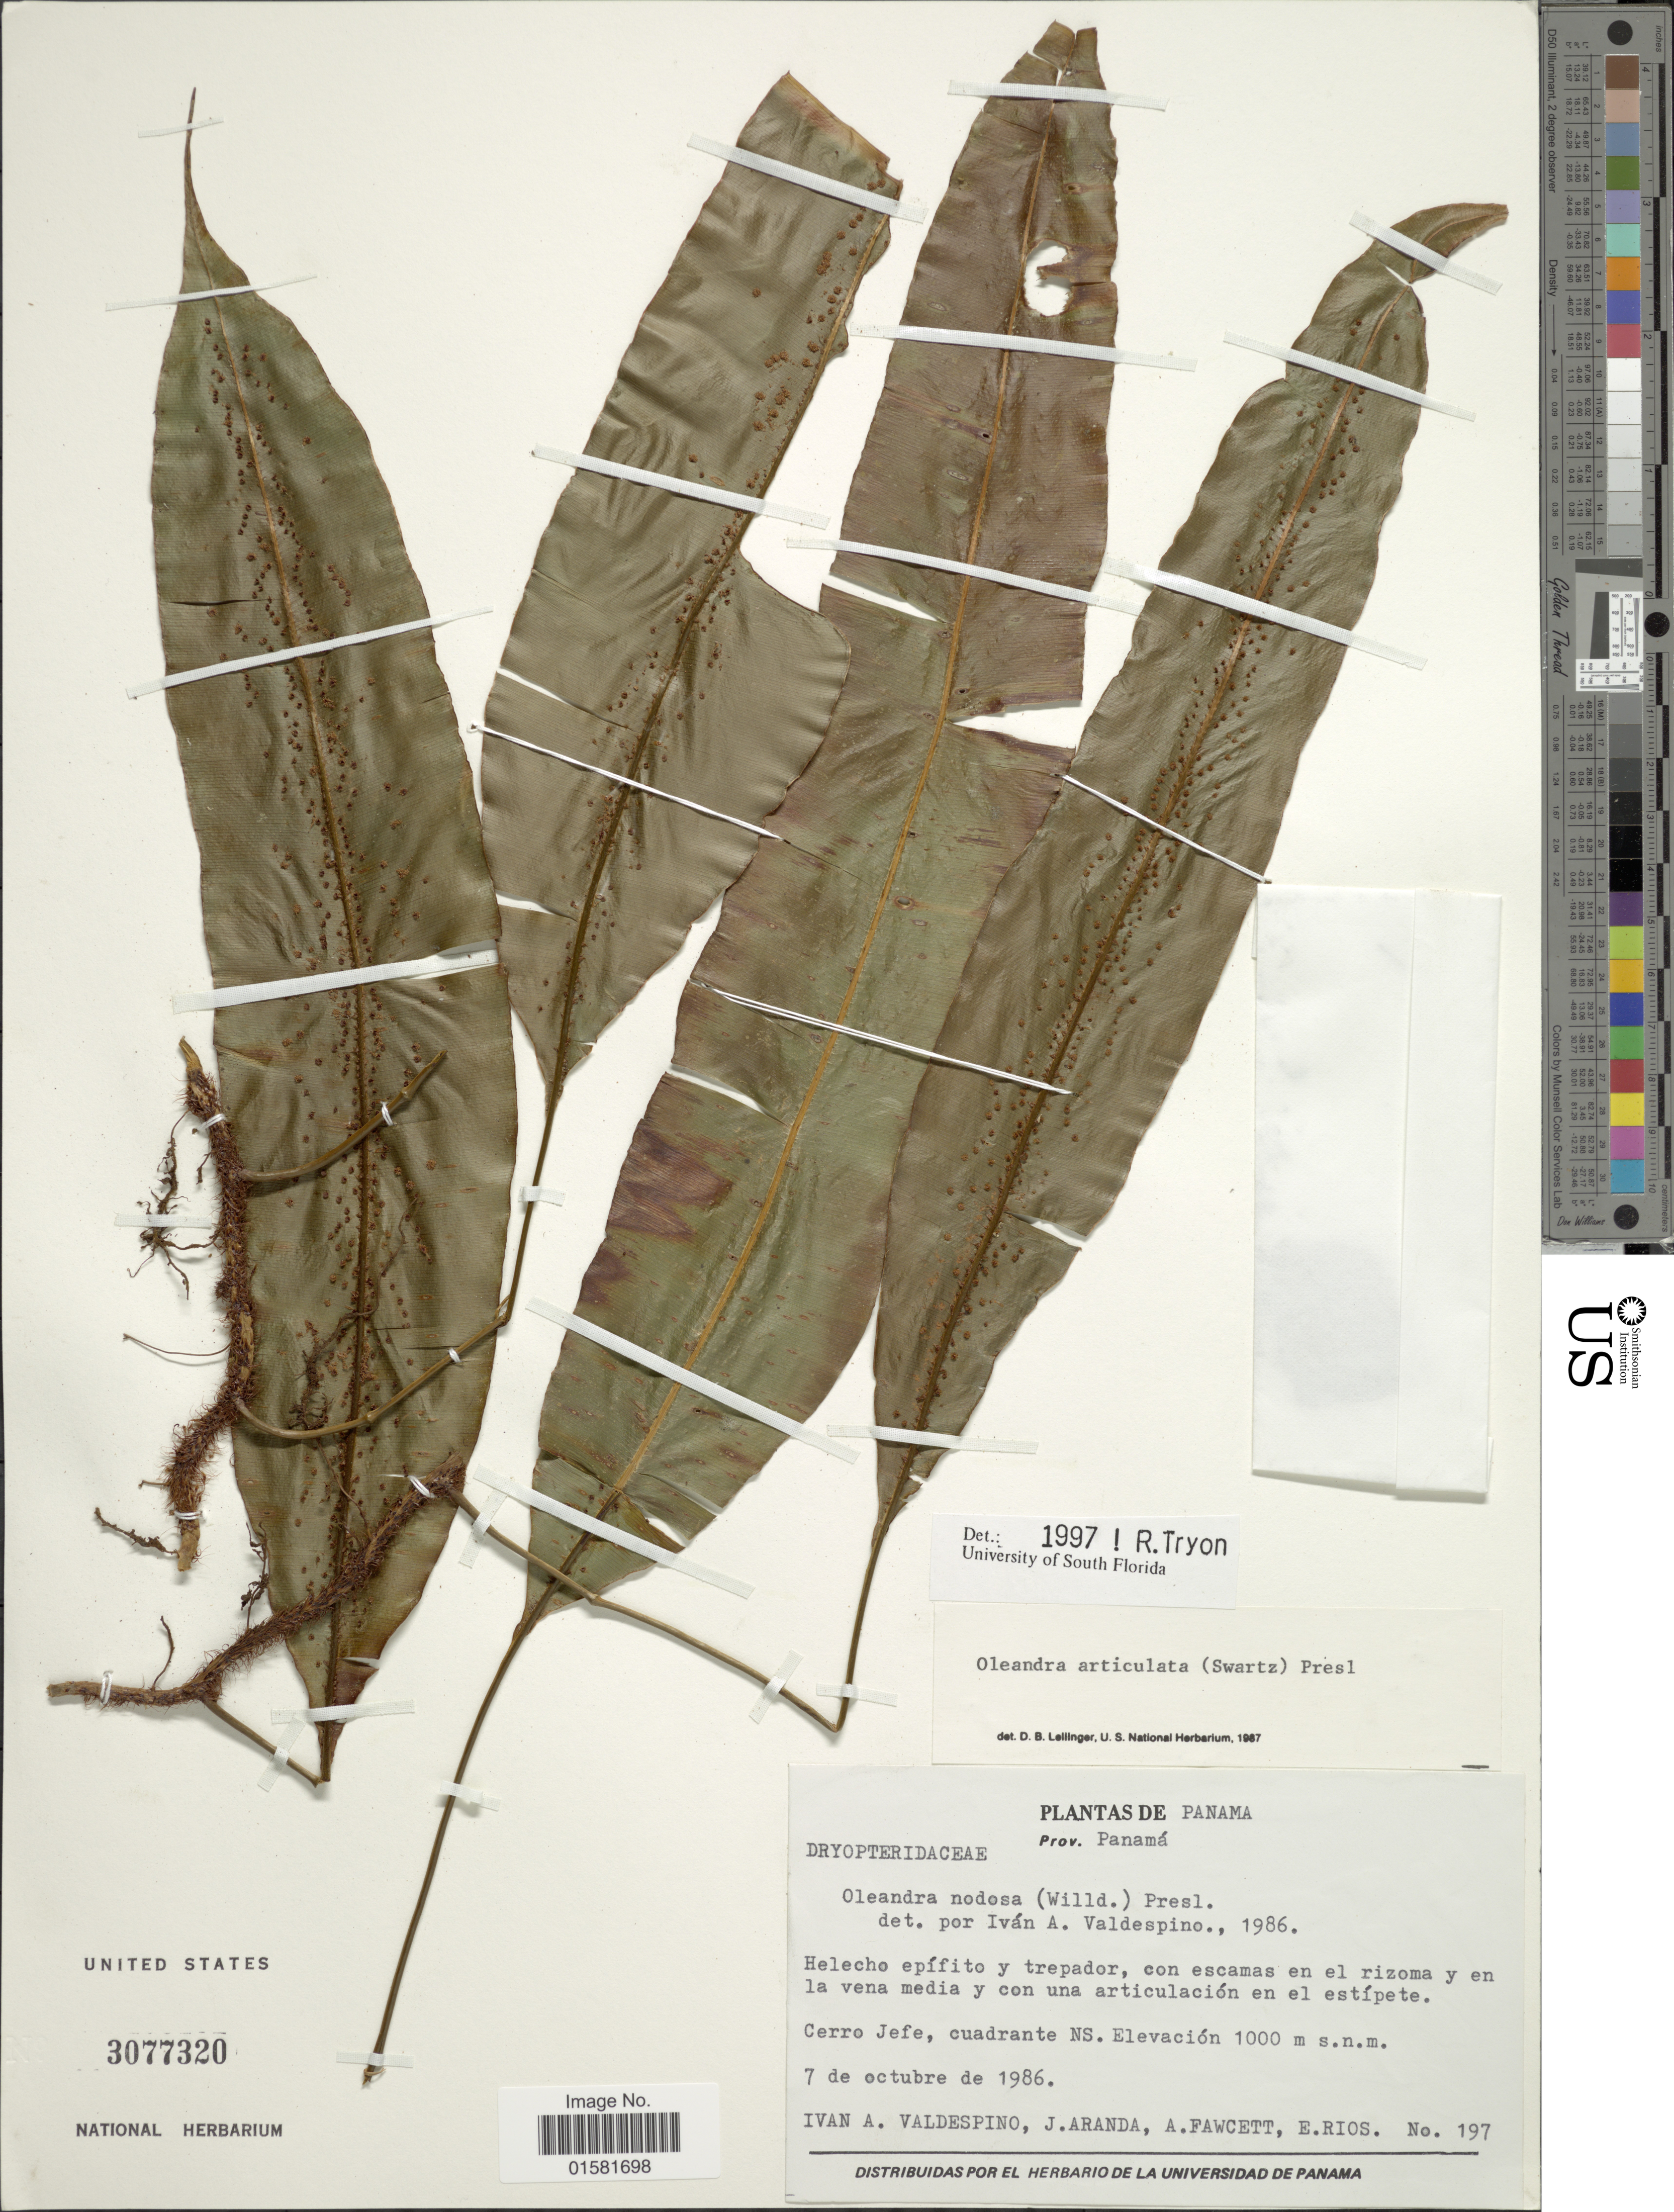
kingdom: Plantae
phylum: Tracheophyta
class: Polypodiopsida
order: Polypodiales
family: Oleandraceae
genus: Oleandra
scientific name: Oleandra articulata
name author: (Sw.) C. Presl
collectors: I. A. Valdespino, J. Aranda, A. Fawcett & E. Rios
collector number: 197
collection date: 1986-10-07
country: Panama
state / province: Panamá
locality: Panama, Prov. Panama, Cerro Jefe, cuadrante NS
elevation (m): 1000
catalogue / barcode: US 3077320